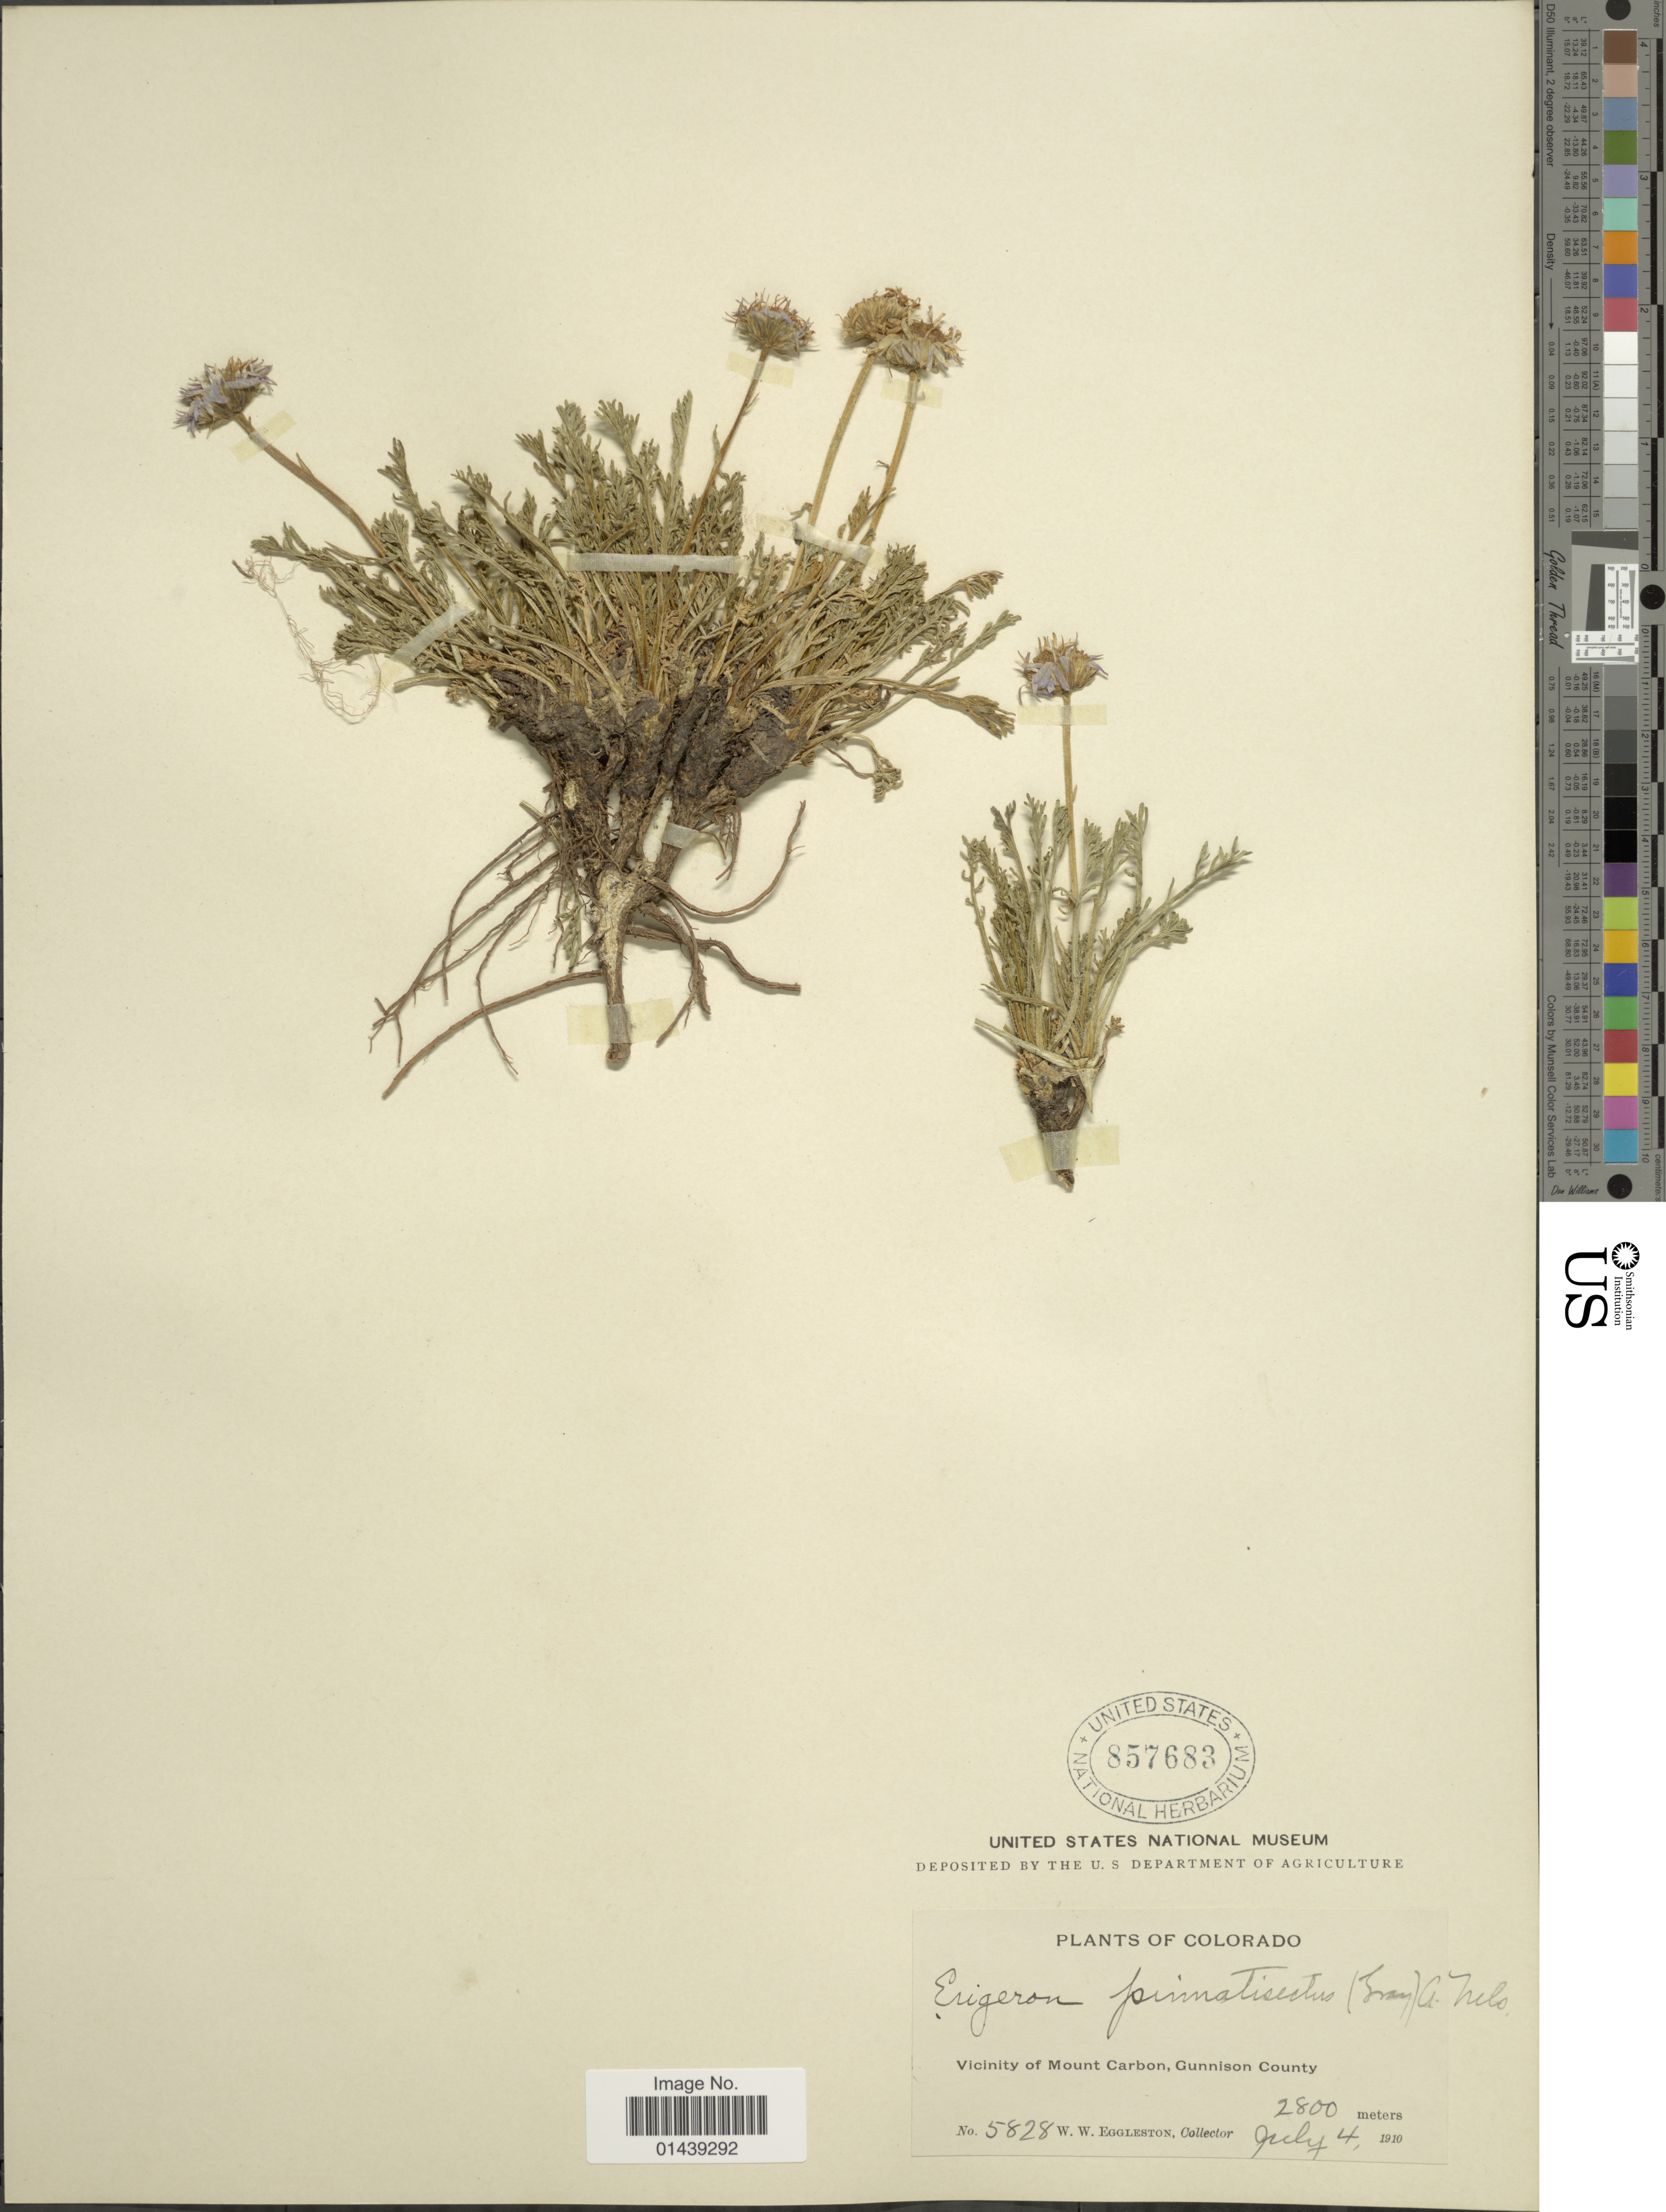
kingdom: Plantae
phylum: Tracheophyta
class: Magnoliopsida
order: Asterales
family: Asteraceae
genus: Erigeron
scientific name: Erigeron pinnatisectus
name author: (A. Gray) A. Nelson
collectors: W. W. Eggleston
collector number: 5828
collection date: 1910-07-04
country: United States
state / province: Colorado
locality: Vicinity of Mount Carbon, Gunnison County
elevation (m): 2800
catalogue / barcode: US 857683